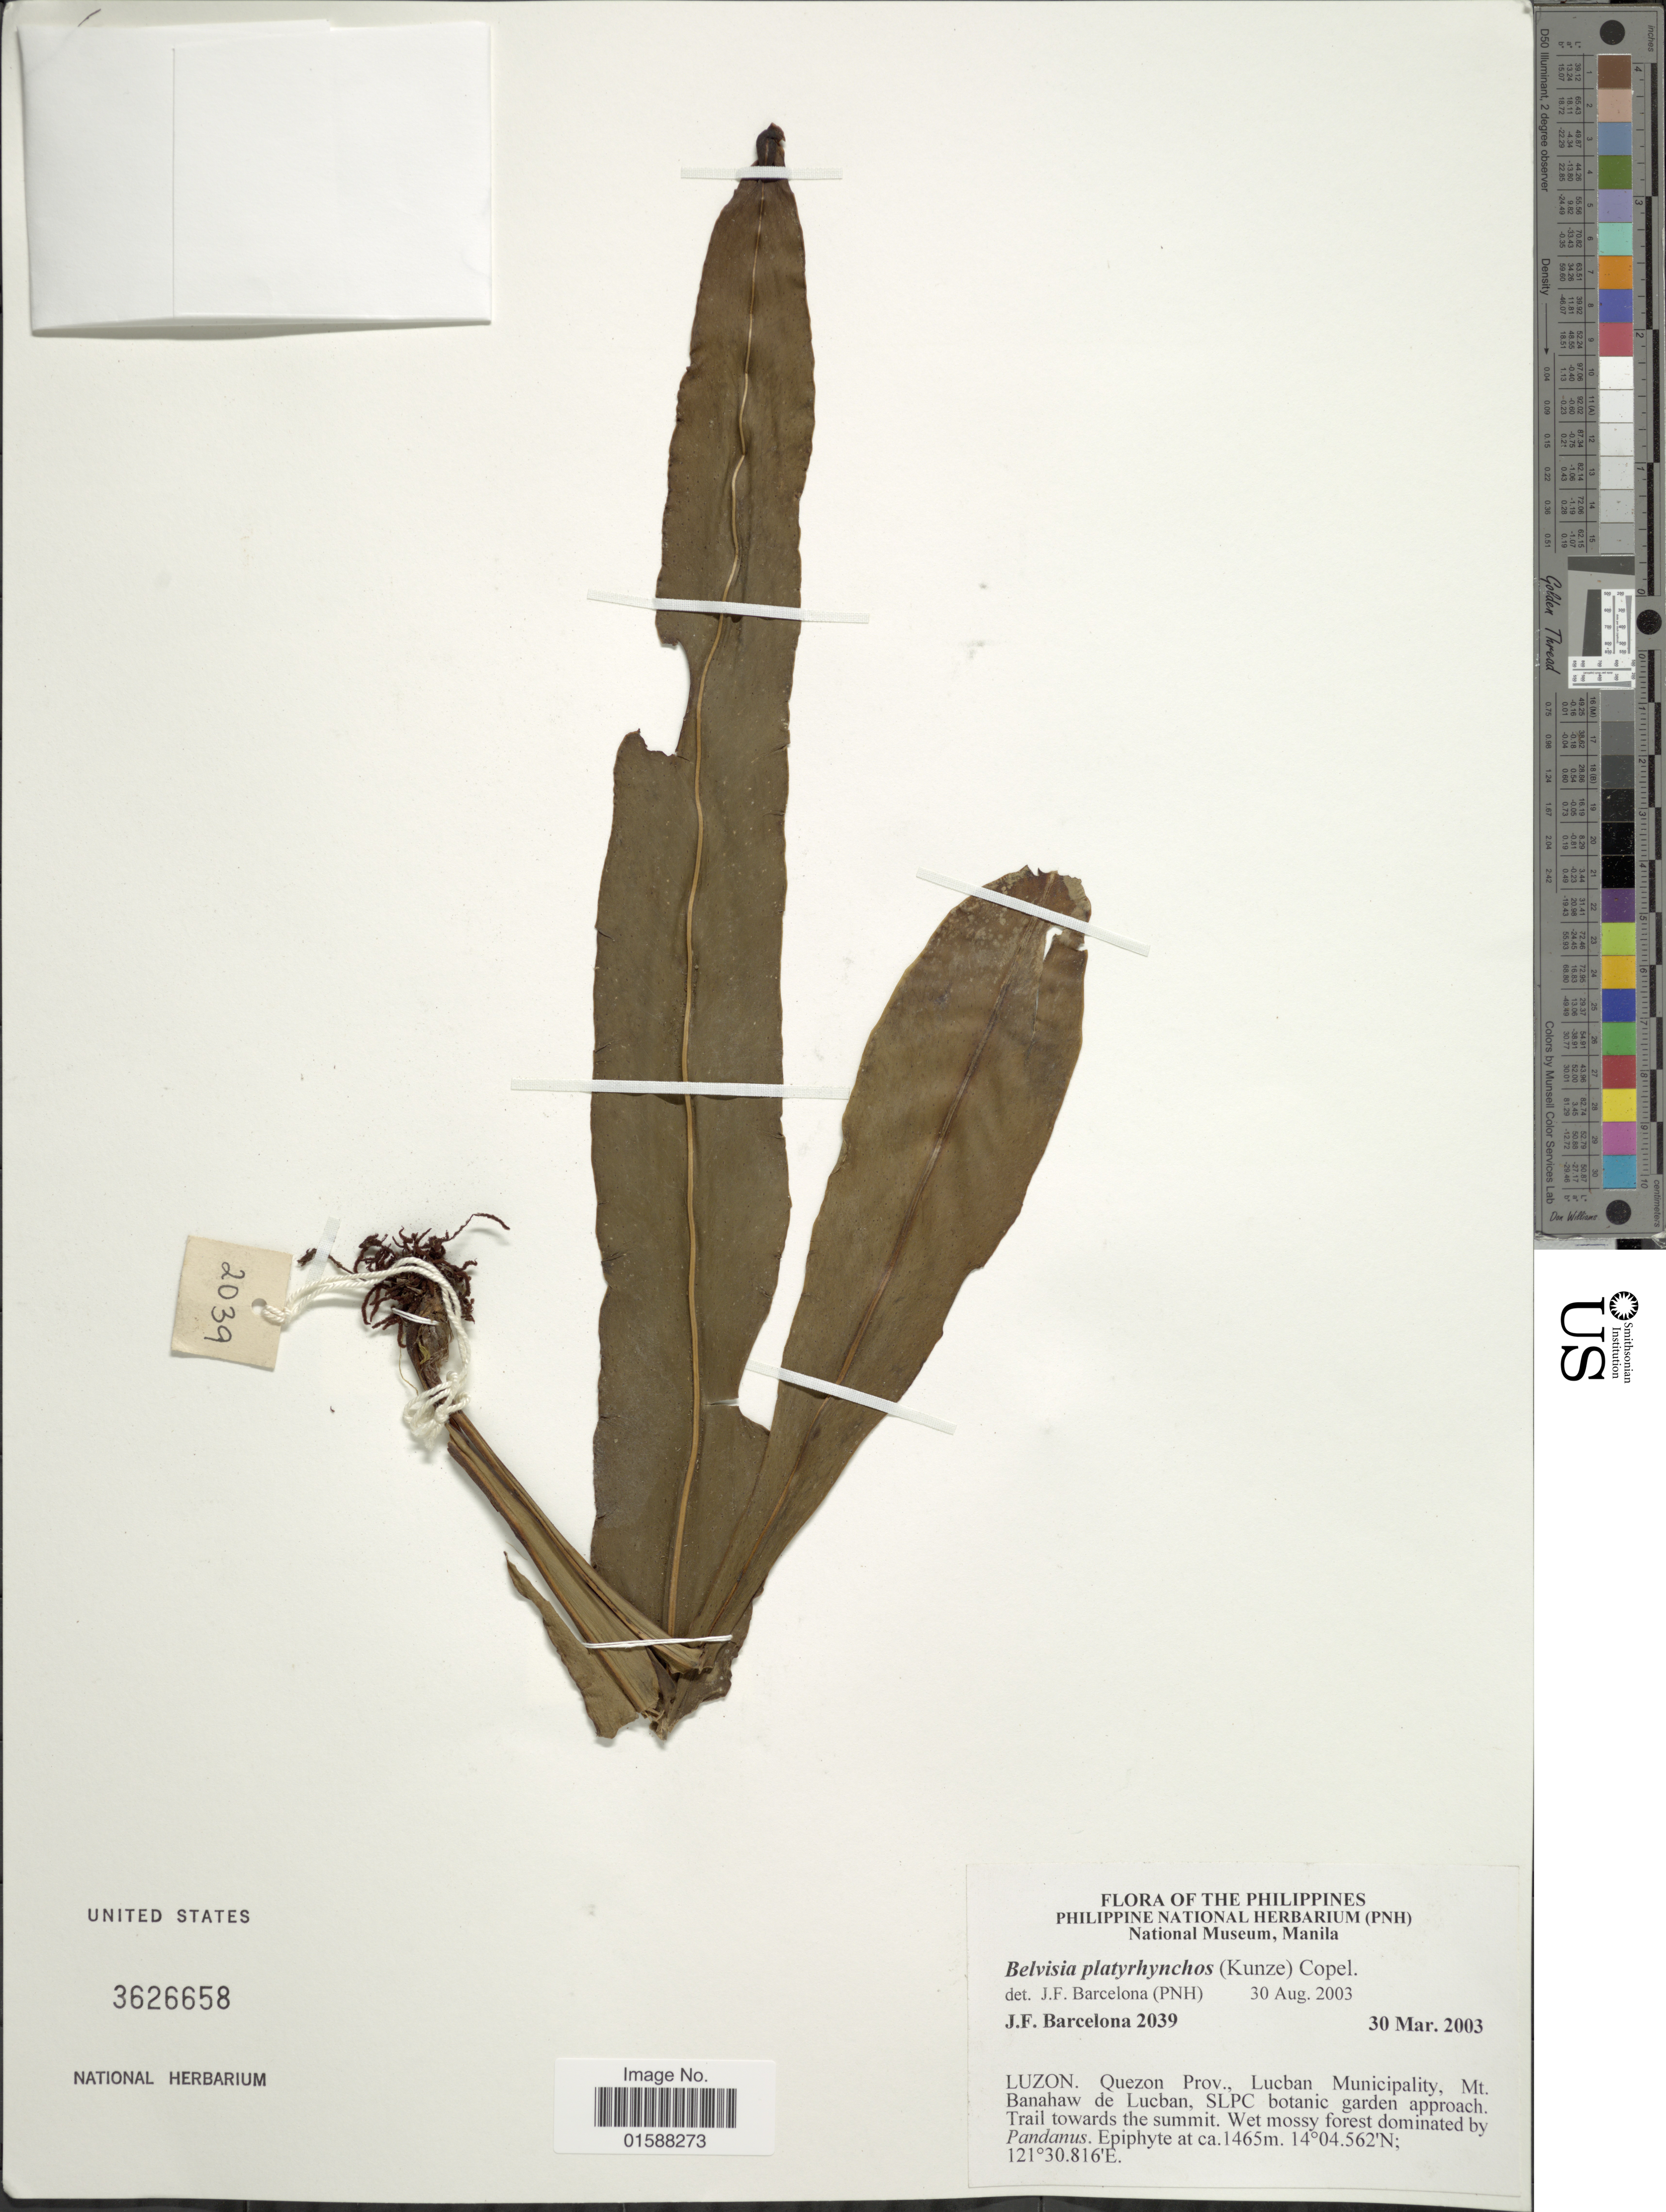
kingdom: Plantae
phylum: Tracheophyta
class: Polypodiopsida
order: Polypodiales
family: Polypodiaceae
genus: Lepisorus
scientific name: Lepisorus platyrhynchos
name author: (J. Sm. ex Kunze) Li S. Wang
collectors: J. F. Barcelona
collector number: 2039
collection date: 2003-03-30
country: Philippines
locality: Luzon. Quezon Prov., Lucban Municipality, Mt. Banahaw de Lucban, SLPC botanic garden approach. Trail towards the summit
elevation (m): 1465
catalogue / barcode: US 3626658